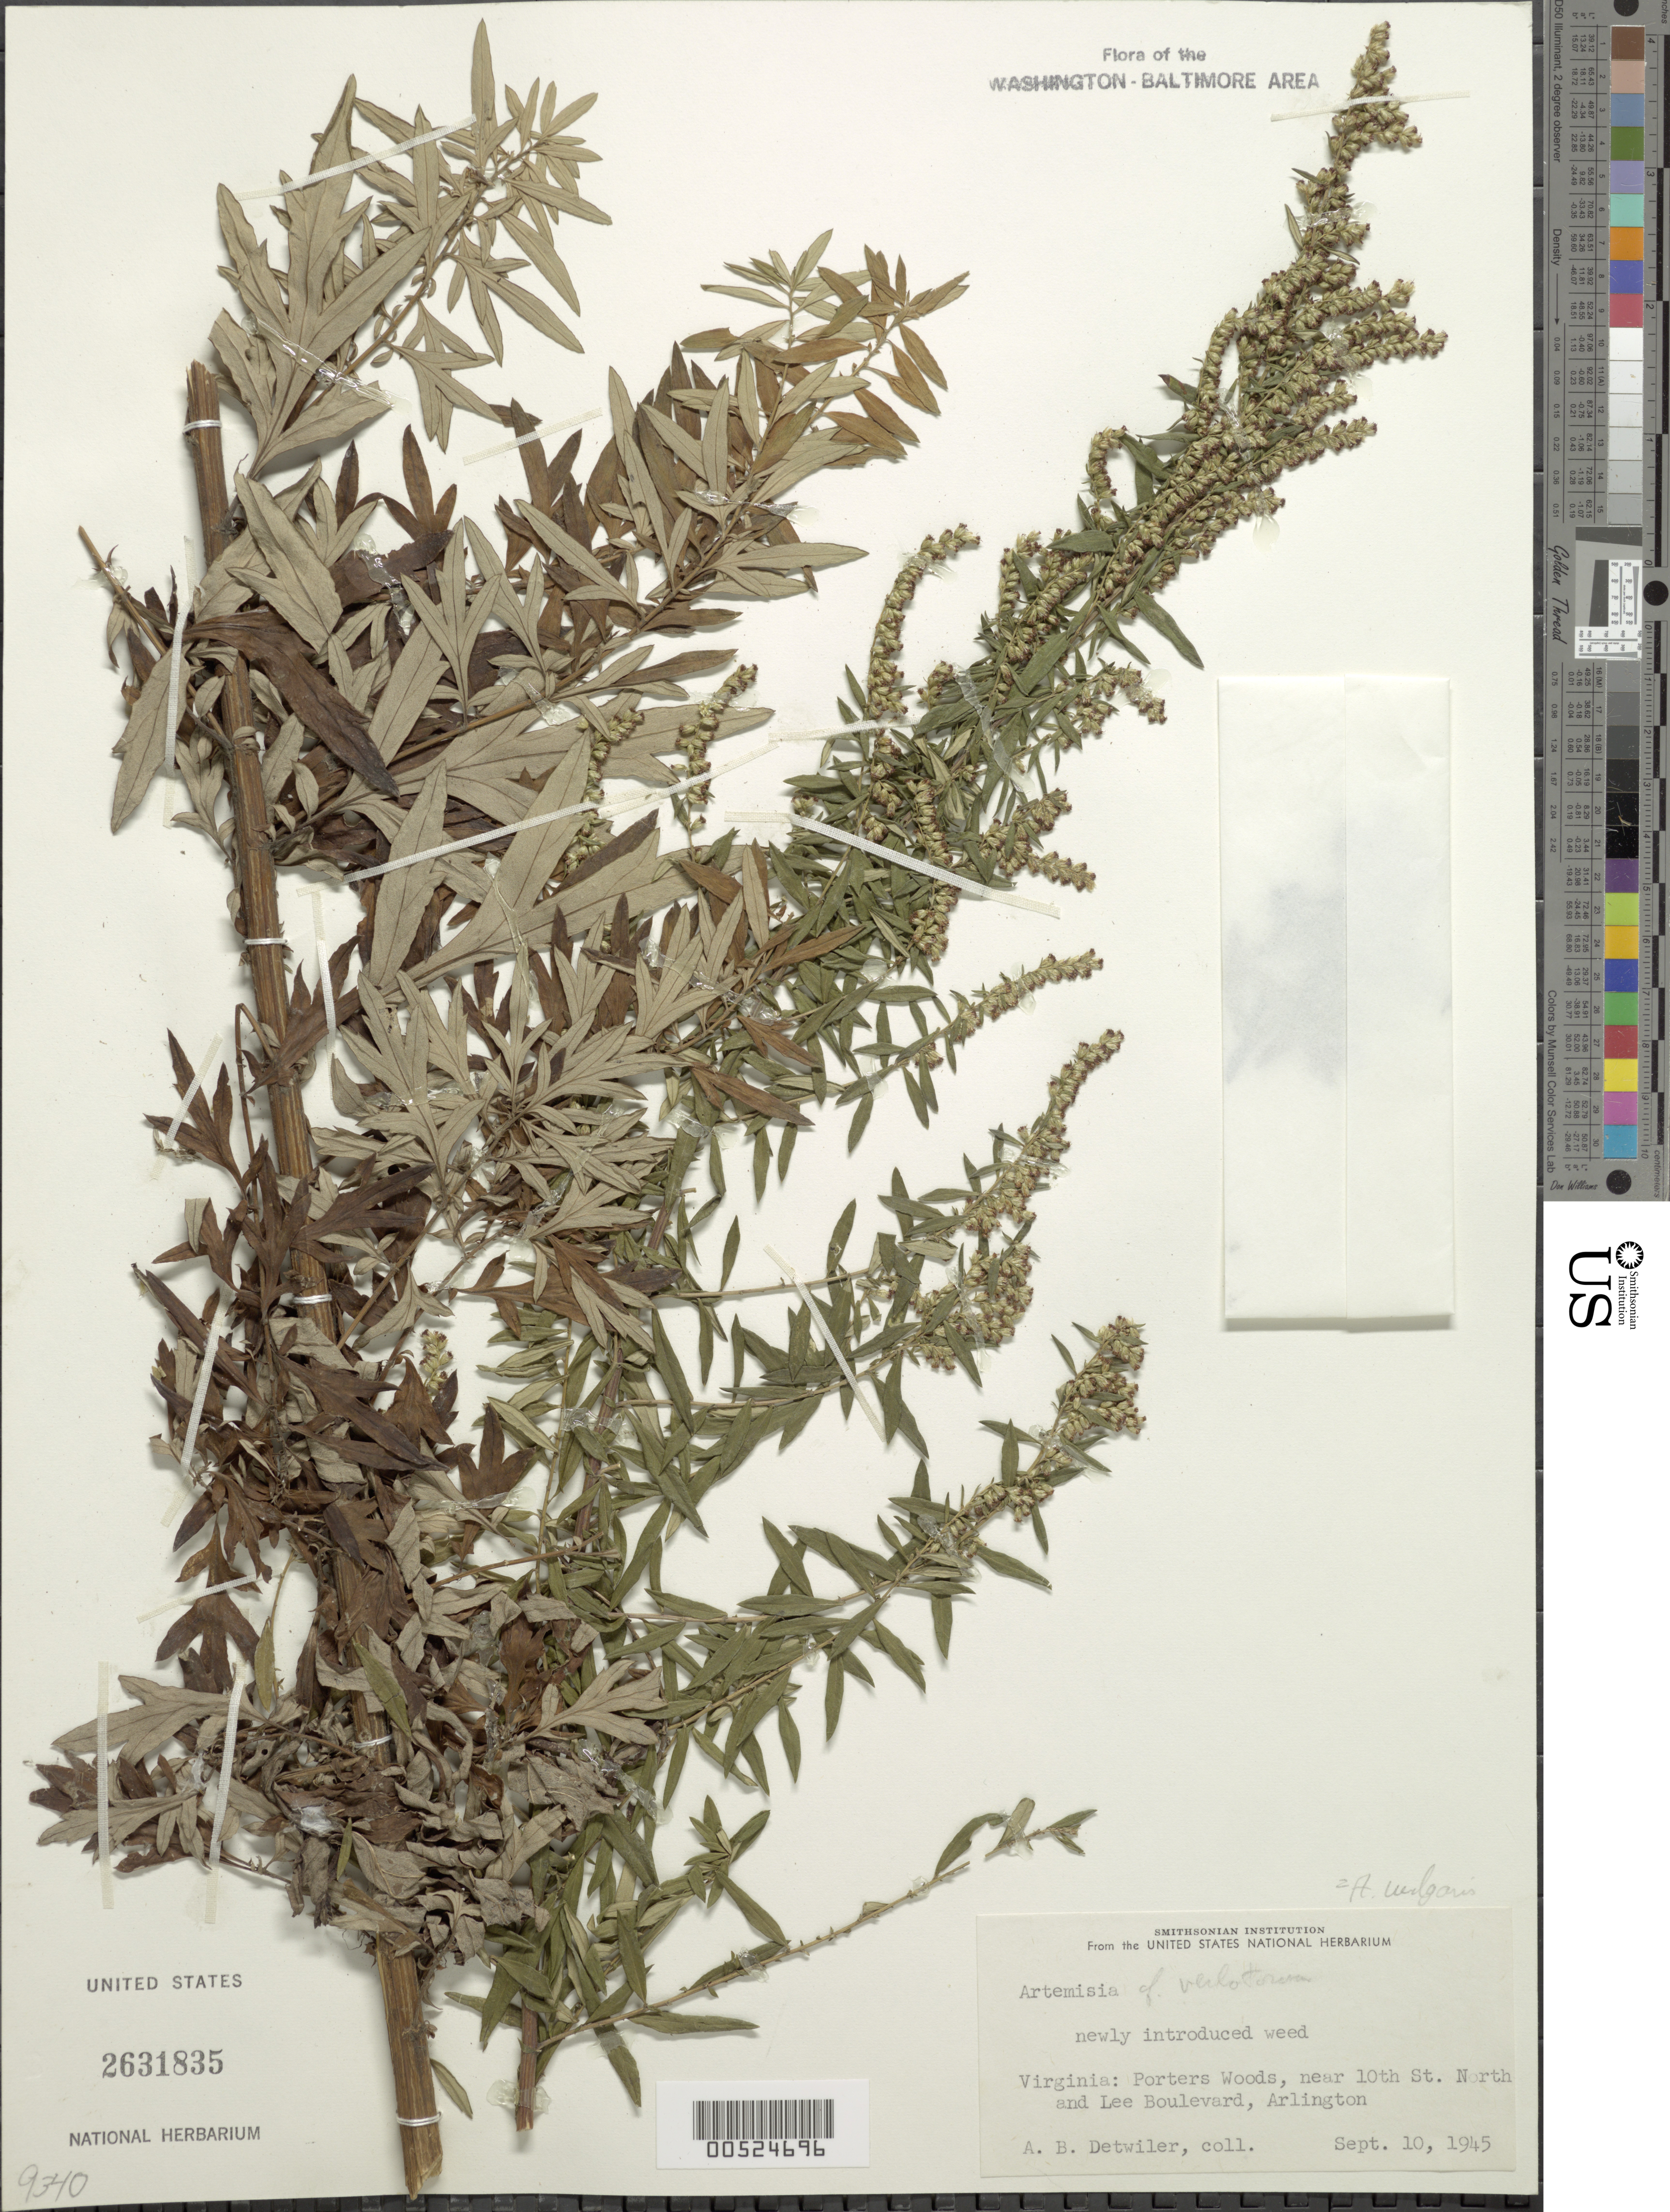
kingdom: Plantae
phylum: Tracheophyta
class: Magnoliopsida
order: Asterales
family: Asteraceae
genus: Artemisia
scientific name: Artemisia vulgaris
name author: L.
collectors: A. Detwiler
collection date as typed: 10 Sep 1945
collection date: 1945-09-10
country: United States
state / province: Virginia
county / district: Arlington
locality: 10th St. N and Lee Blvd., Porters Woods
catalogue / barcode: US 2631835